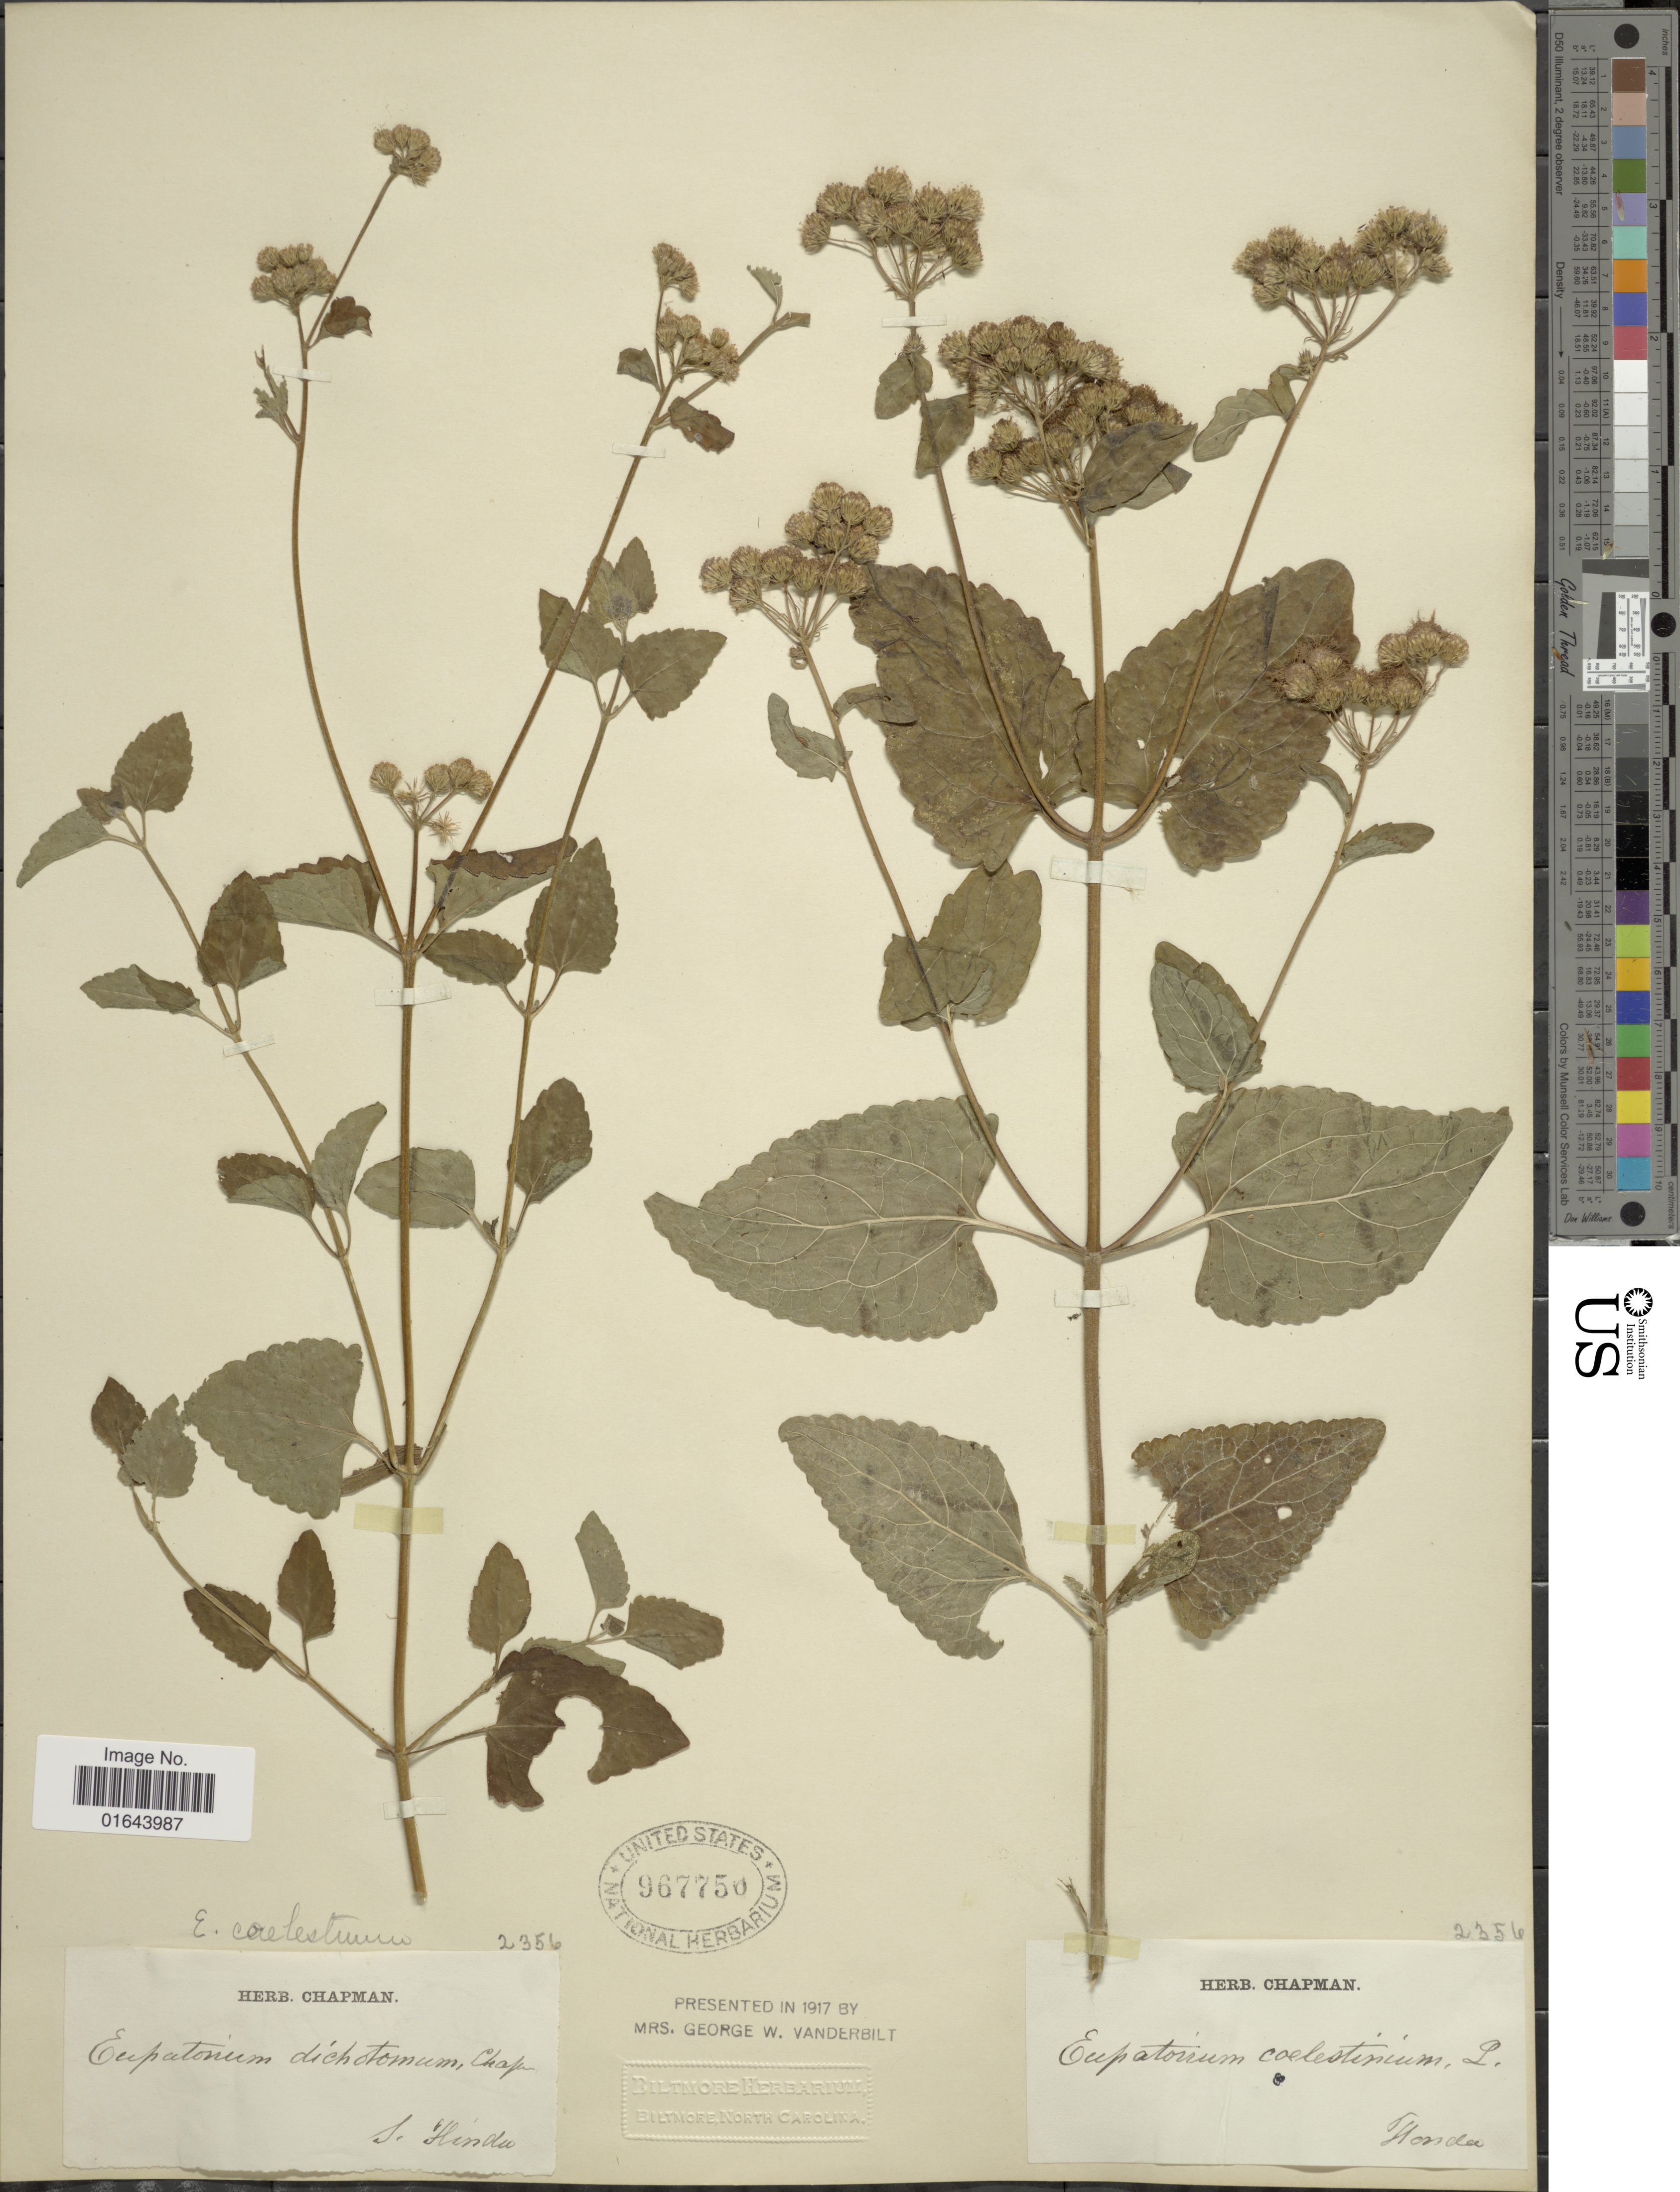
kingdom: Plantae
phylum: Tracheophyta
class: Magnoliopsida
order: Asterales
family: Asteraceae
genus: Conoclinium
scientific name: Conoclinium coelestinum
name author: (L.) DC.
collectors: ex herb. Chapman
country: United States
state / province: Florida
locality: S. Florida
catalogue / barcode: US 967750